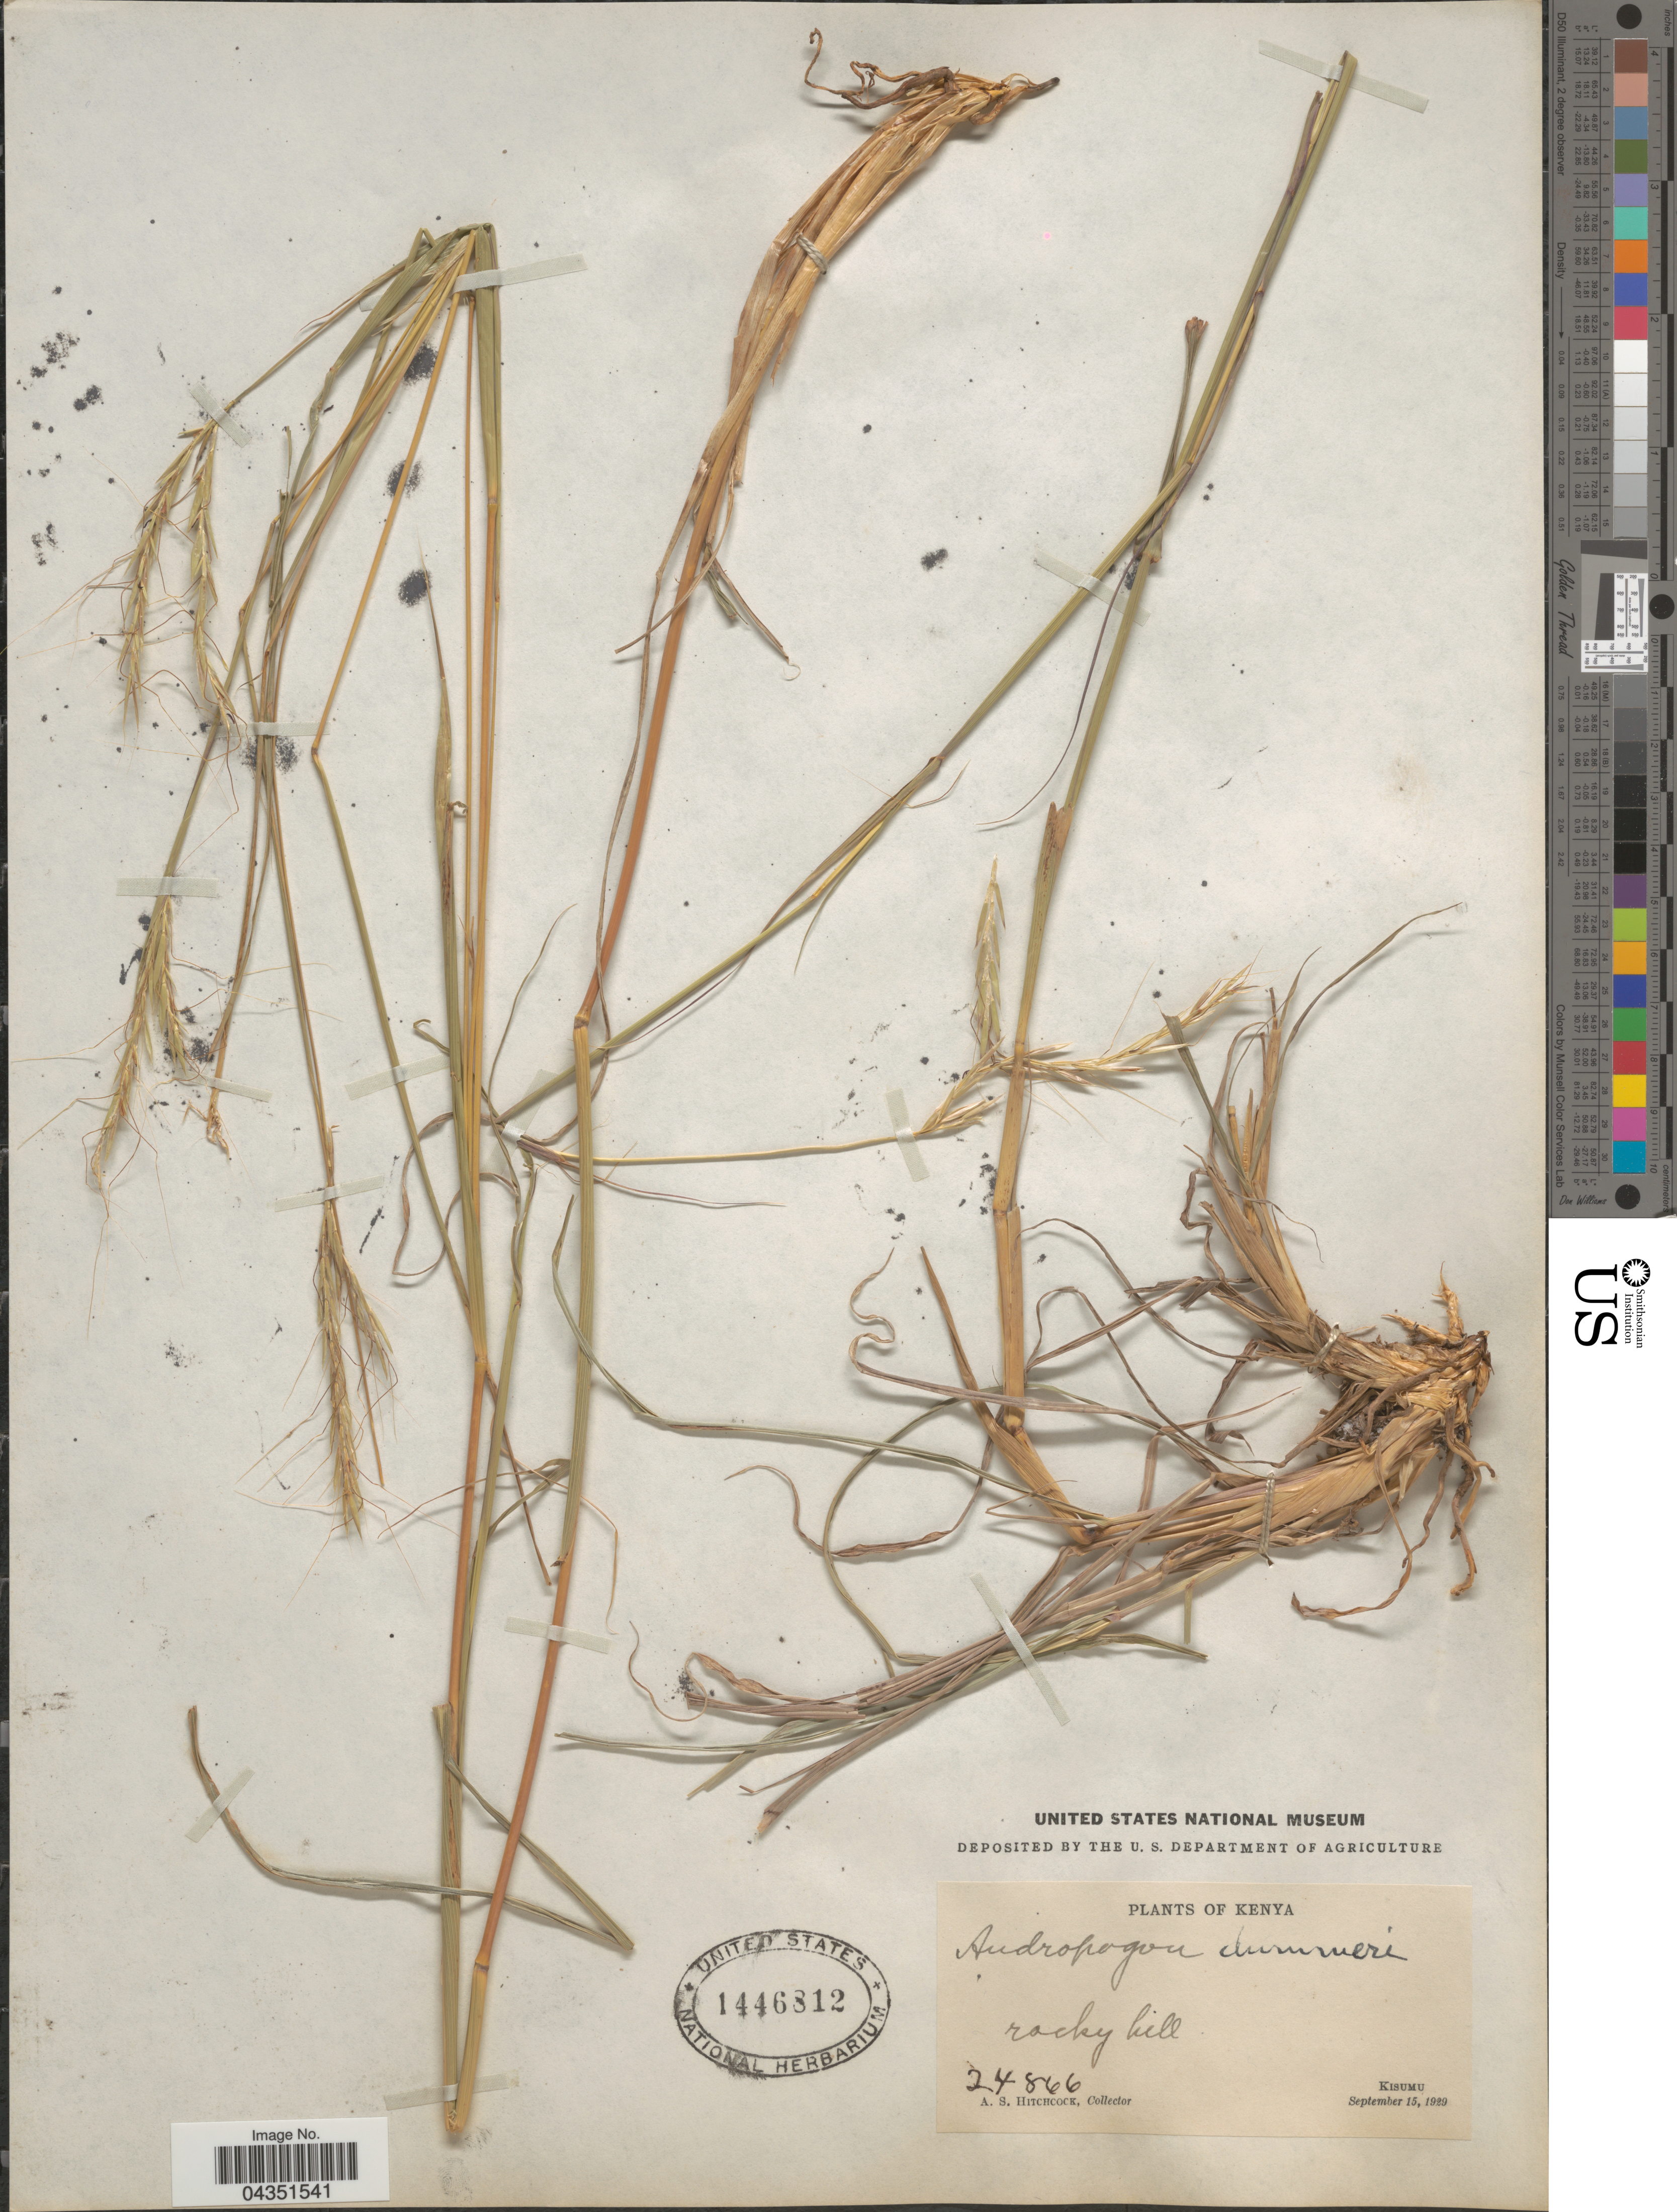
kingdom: Plantae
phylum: Tracheophyta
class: Liliopsida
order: Poales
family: Poaceae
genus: Diheteropogon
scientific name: Diheteropogon amplectens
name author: (Nees) Clayton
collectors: A. S. Hitchcock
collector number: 24866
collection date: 1929-09-15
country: Kenya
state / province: Kisumu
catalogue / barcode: US 1446812